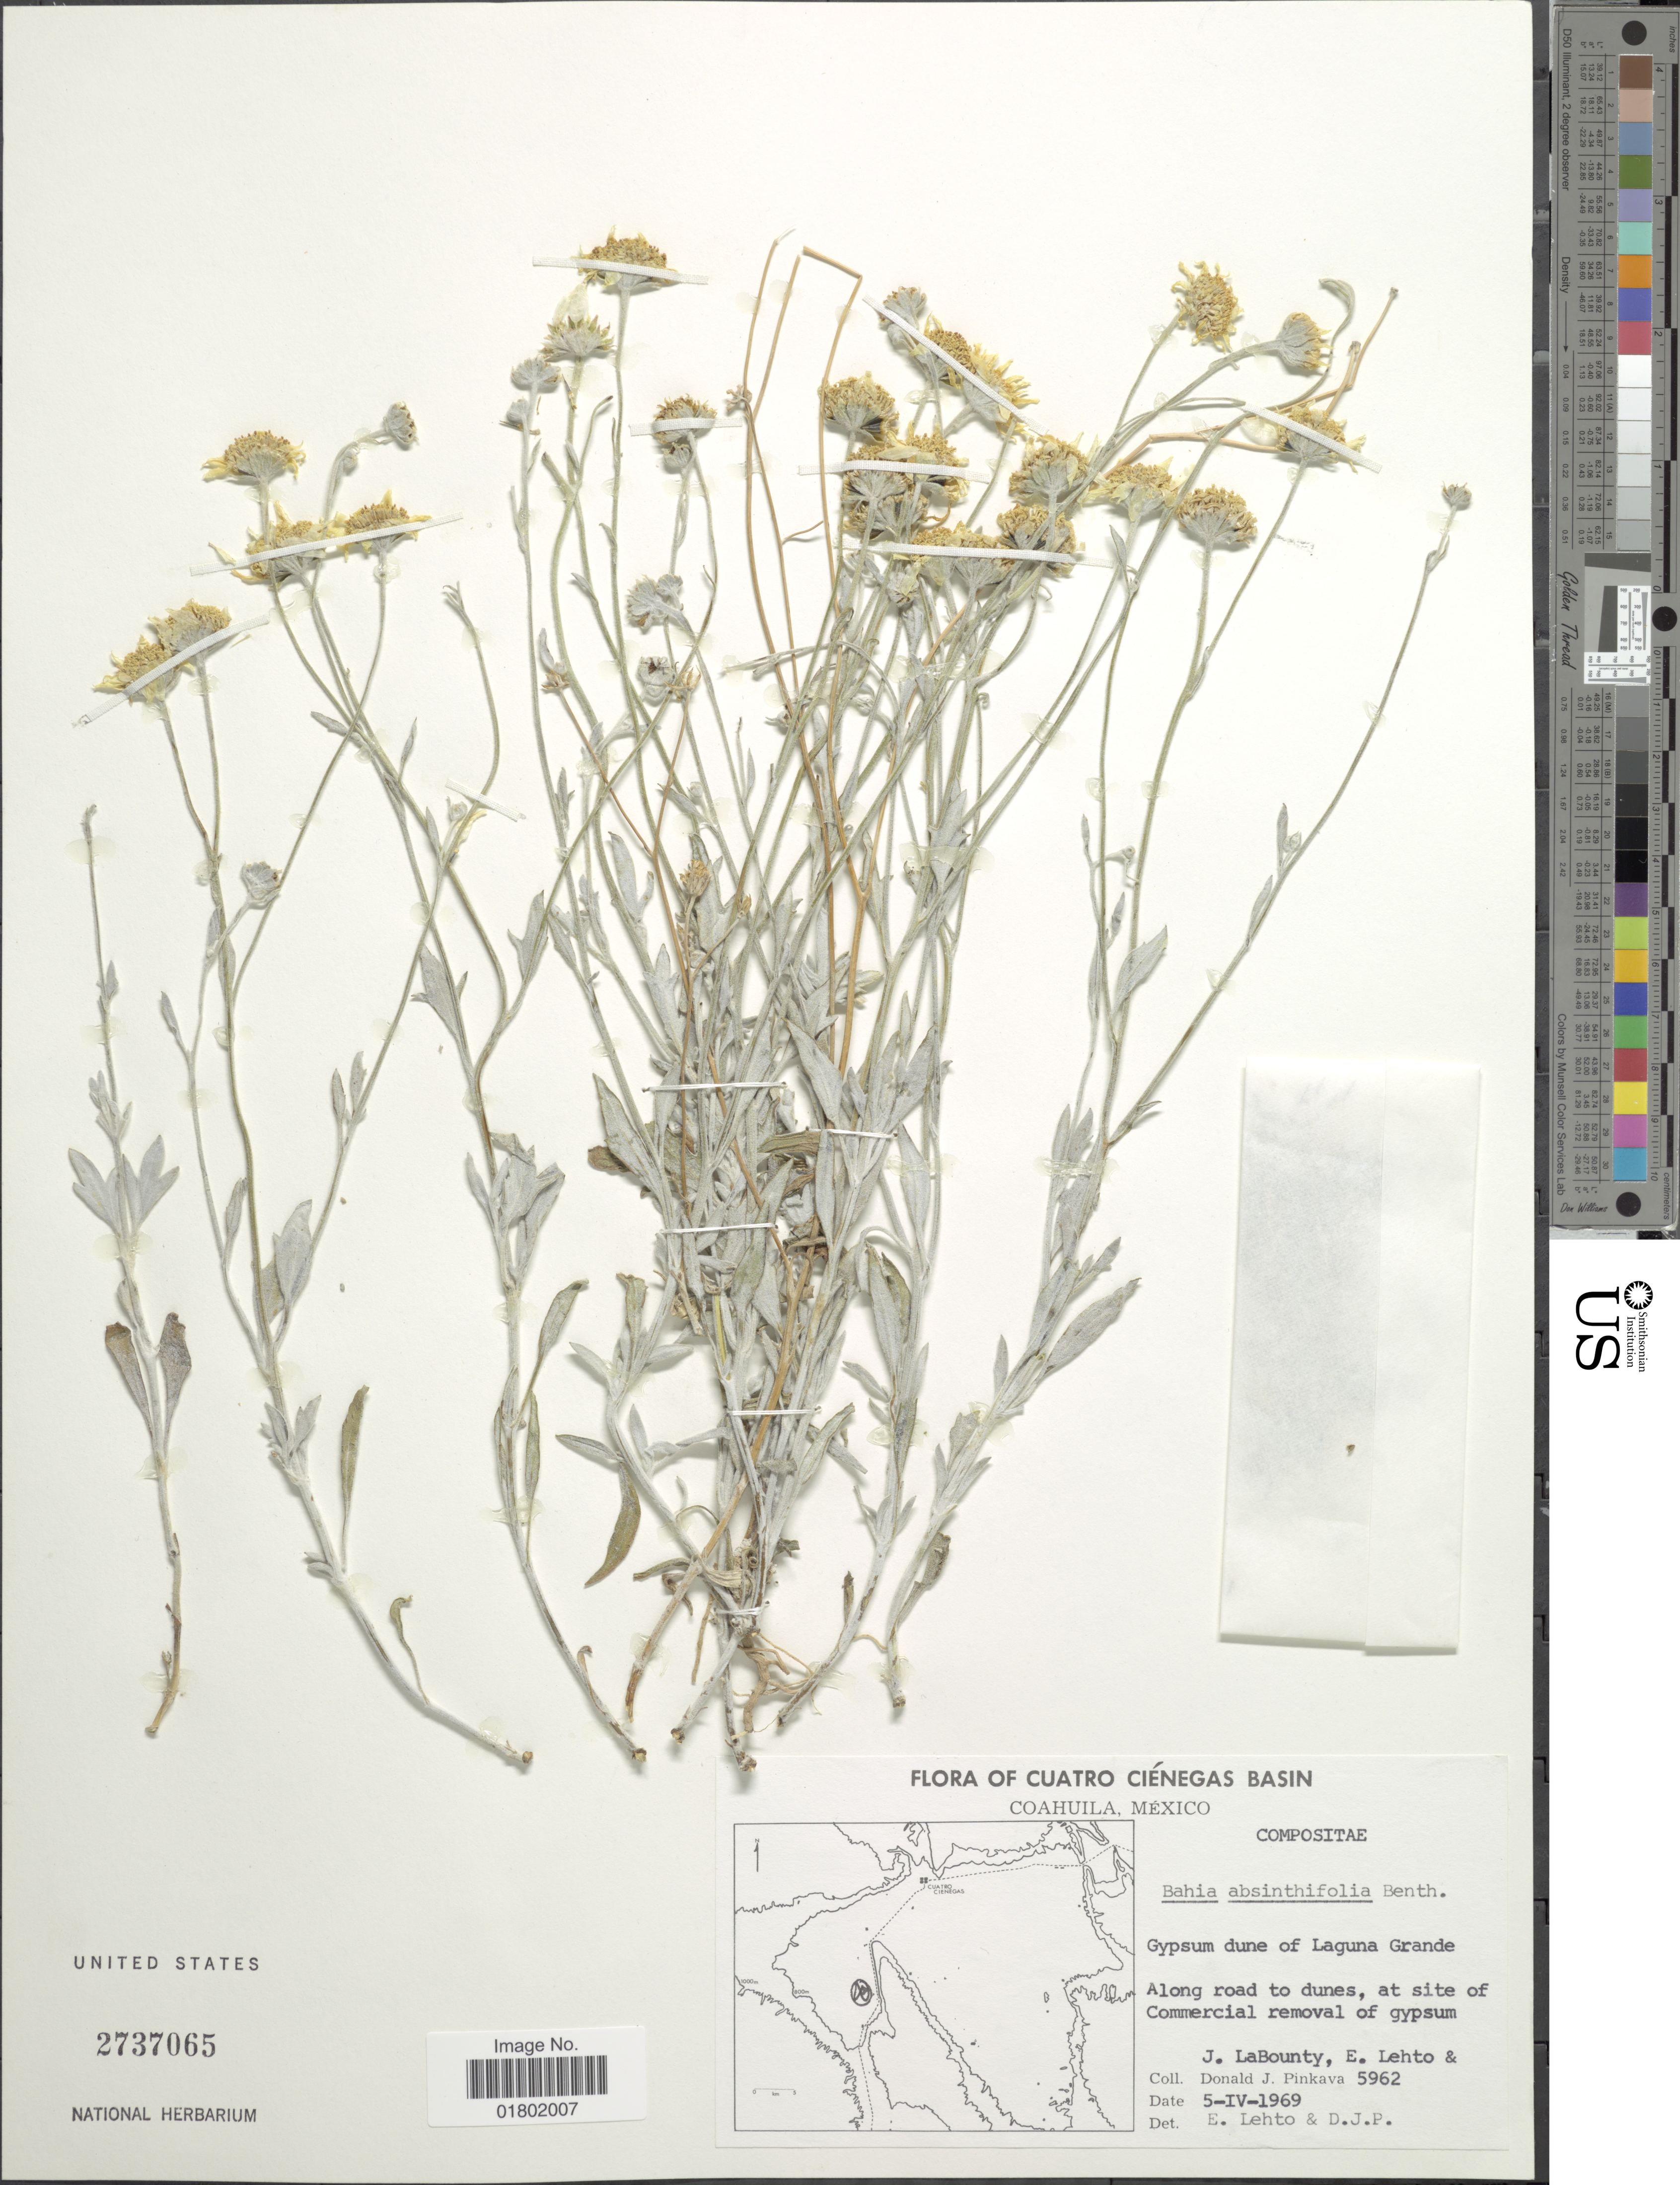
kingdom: Plantae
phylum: Tracheophyta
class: Magnoliopsida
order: Asterales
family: Asteraceae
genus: Bahia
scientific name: Bahia absinthifolia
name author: Benth.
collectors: D. J. Pinkava, E. Lehto & J. LaBounty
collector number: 5962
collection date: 1969-04-05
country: Mexico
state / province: Coahuila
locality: Cuatro Cienegas Basin, along road to dunes, at site of Commercial removal of gypsum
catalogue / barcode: US 2737065